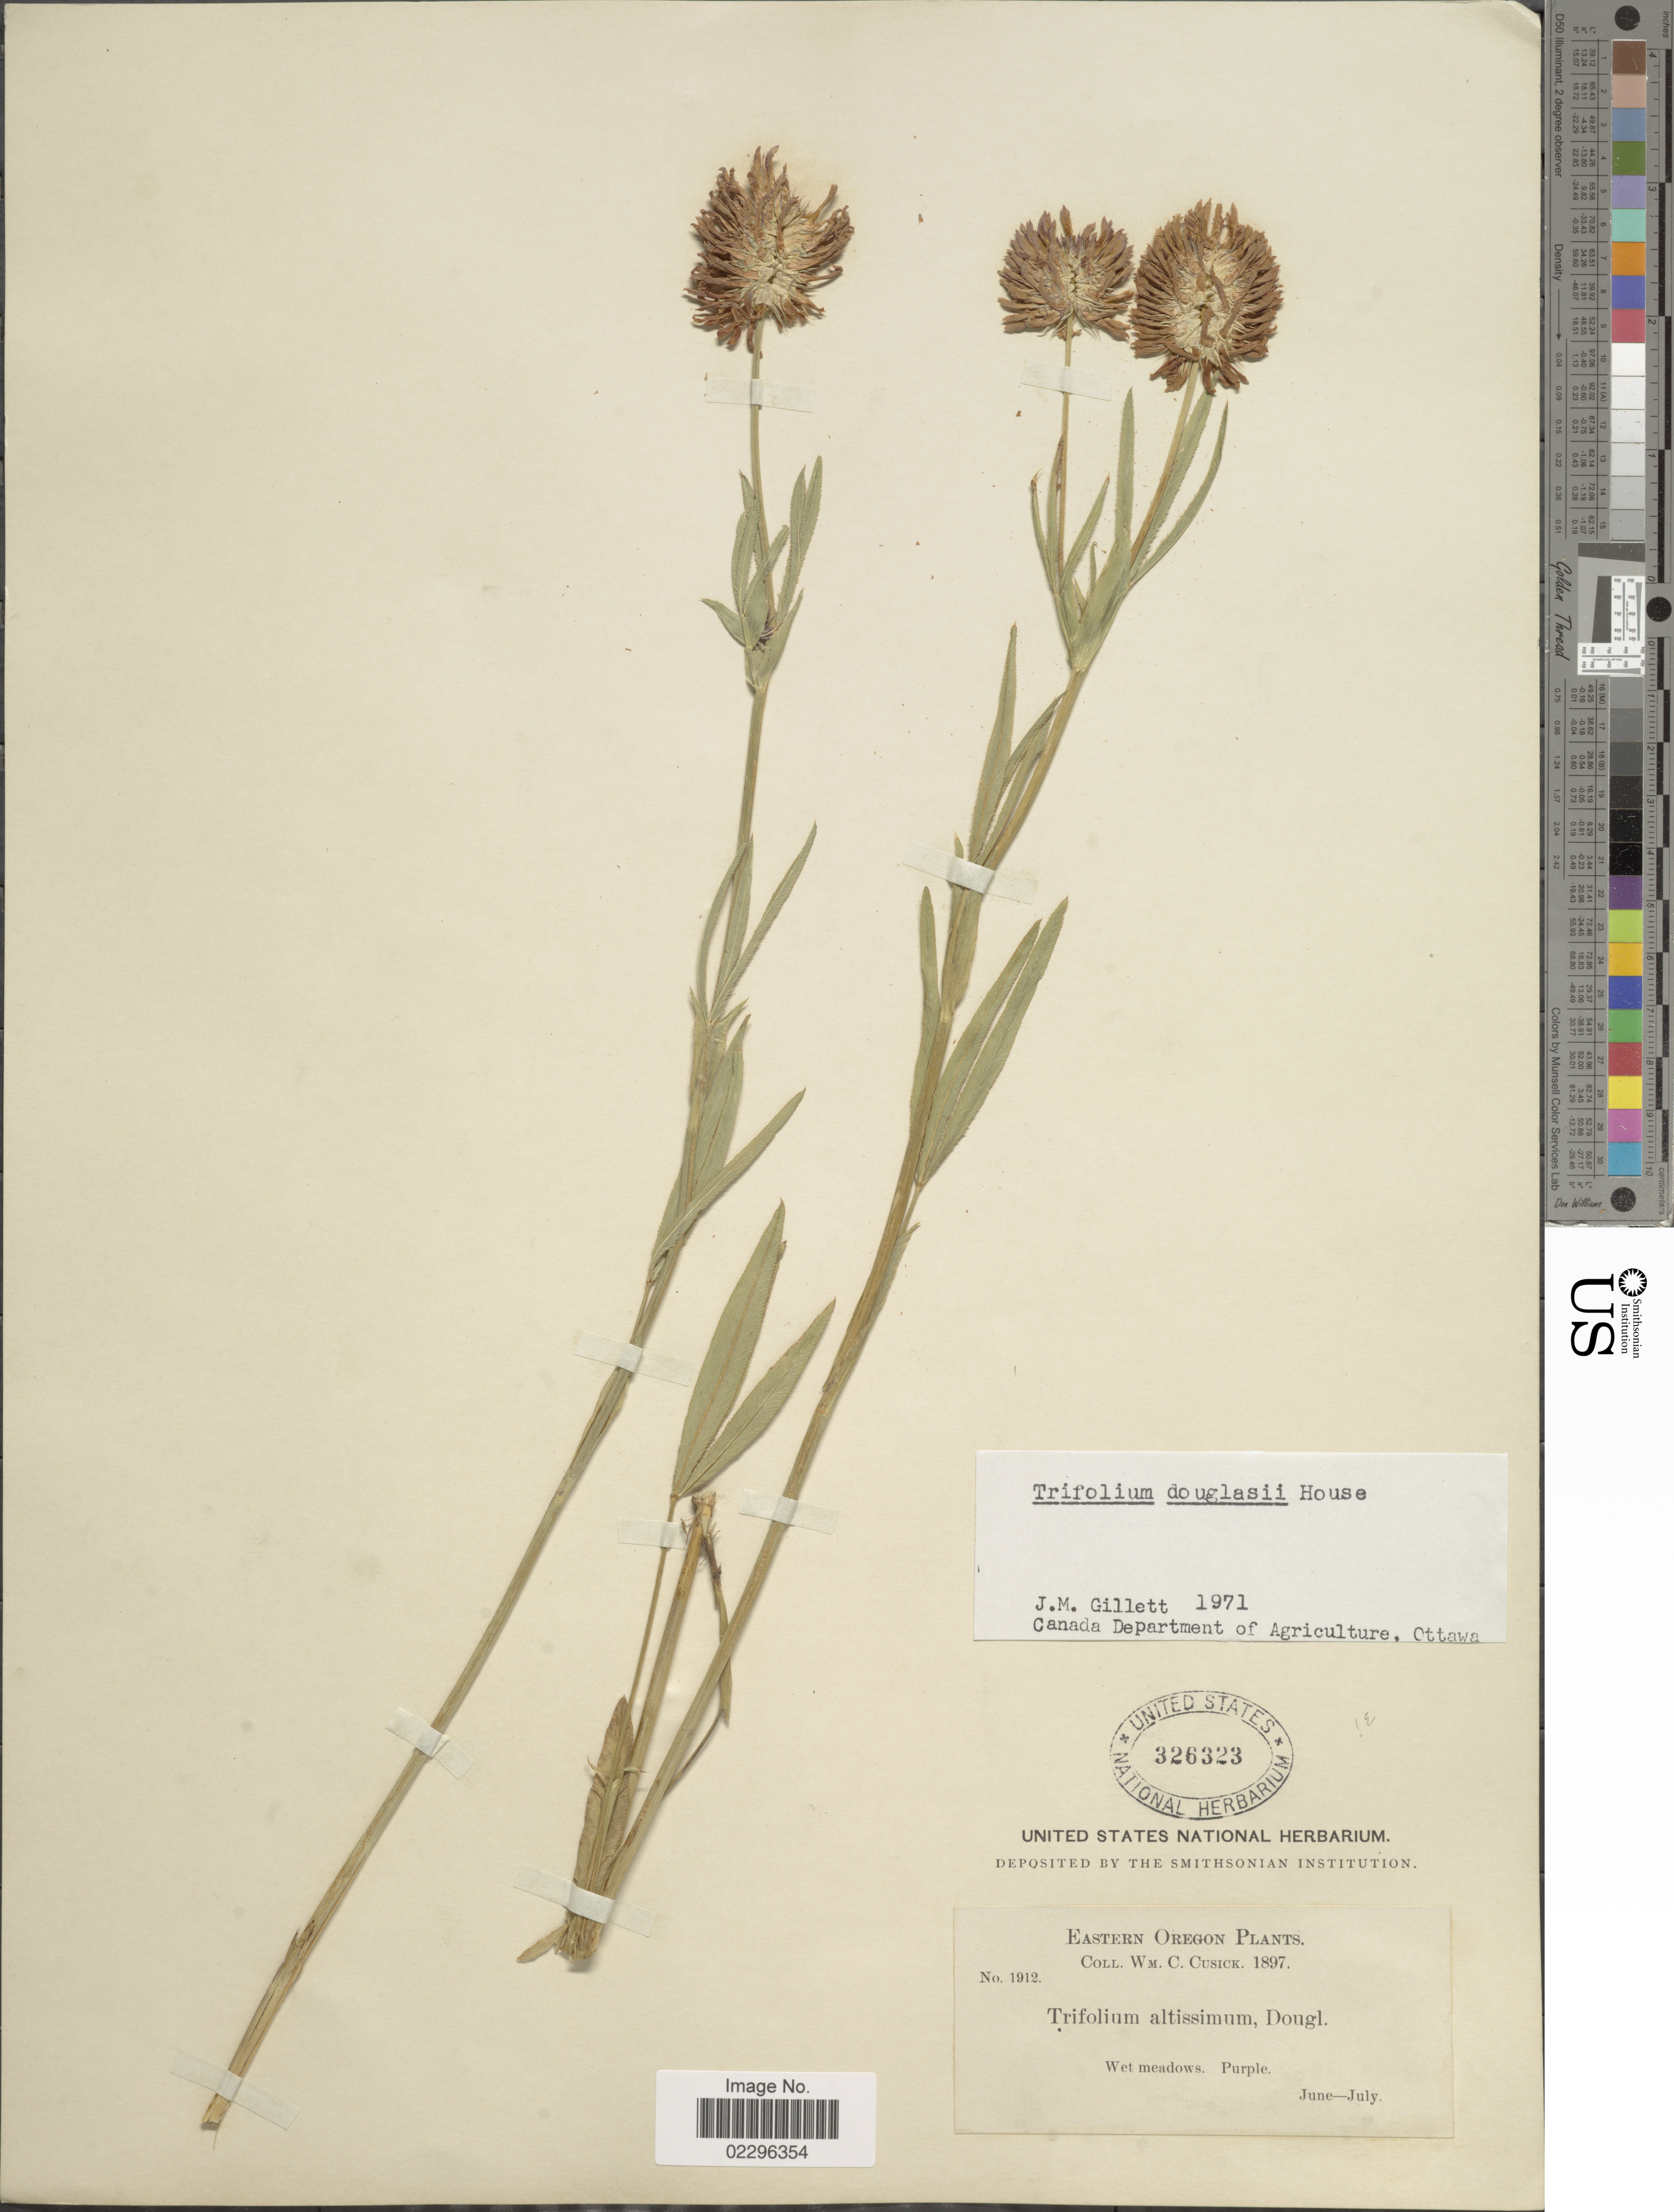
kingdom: Plantae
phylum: Tracheophyta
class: Magnoliopsida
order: Fabales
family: Fabaceae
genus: Trifolium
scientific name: Trifolium douglasii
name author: House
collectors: W. C. Cusick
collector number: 1912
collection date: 1897-06/1897-07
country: United States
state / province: Oregon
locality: Eastern Oregon.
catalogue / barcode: US 326323